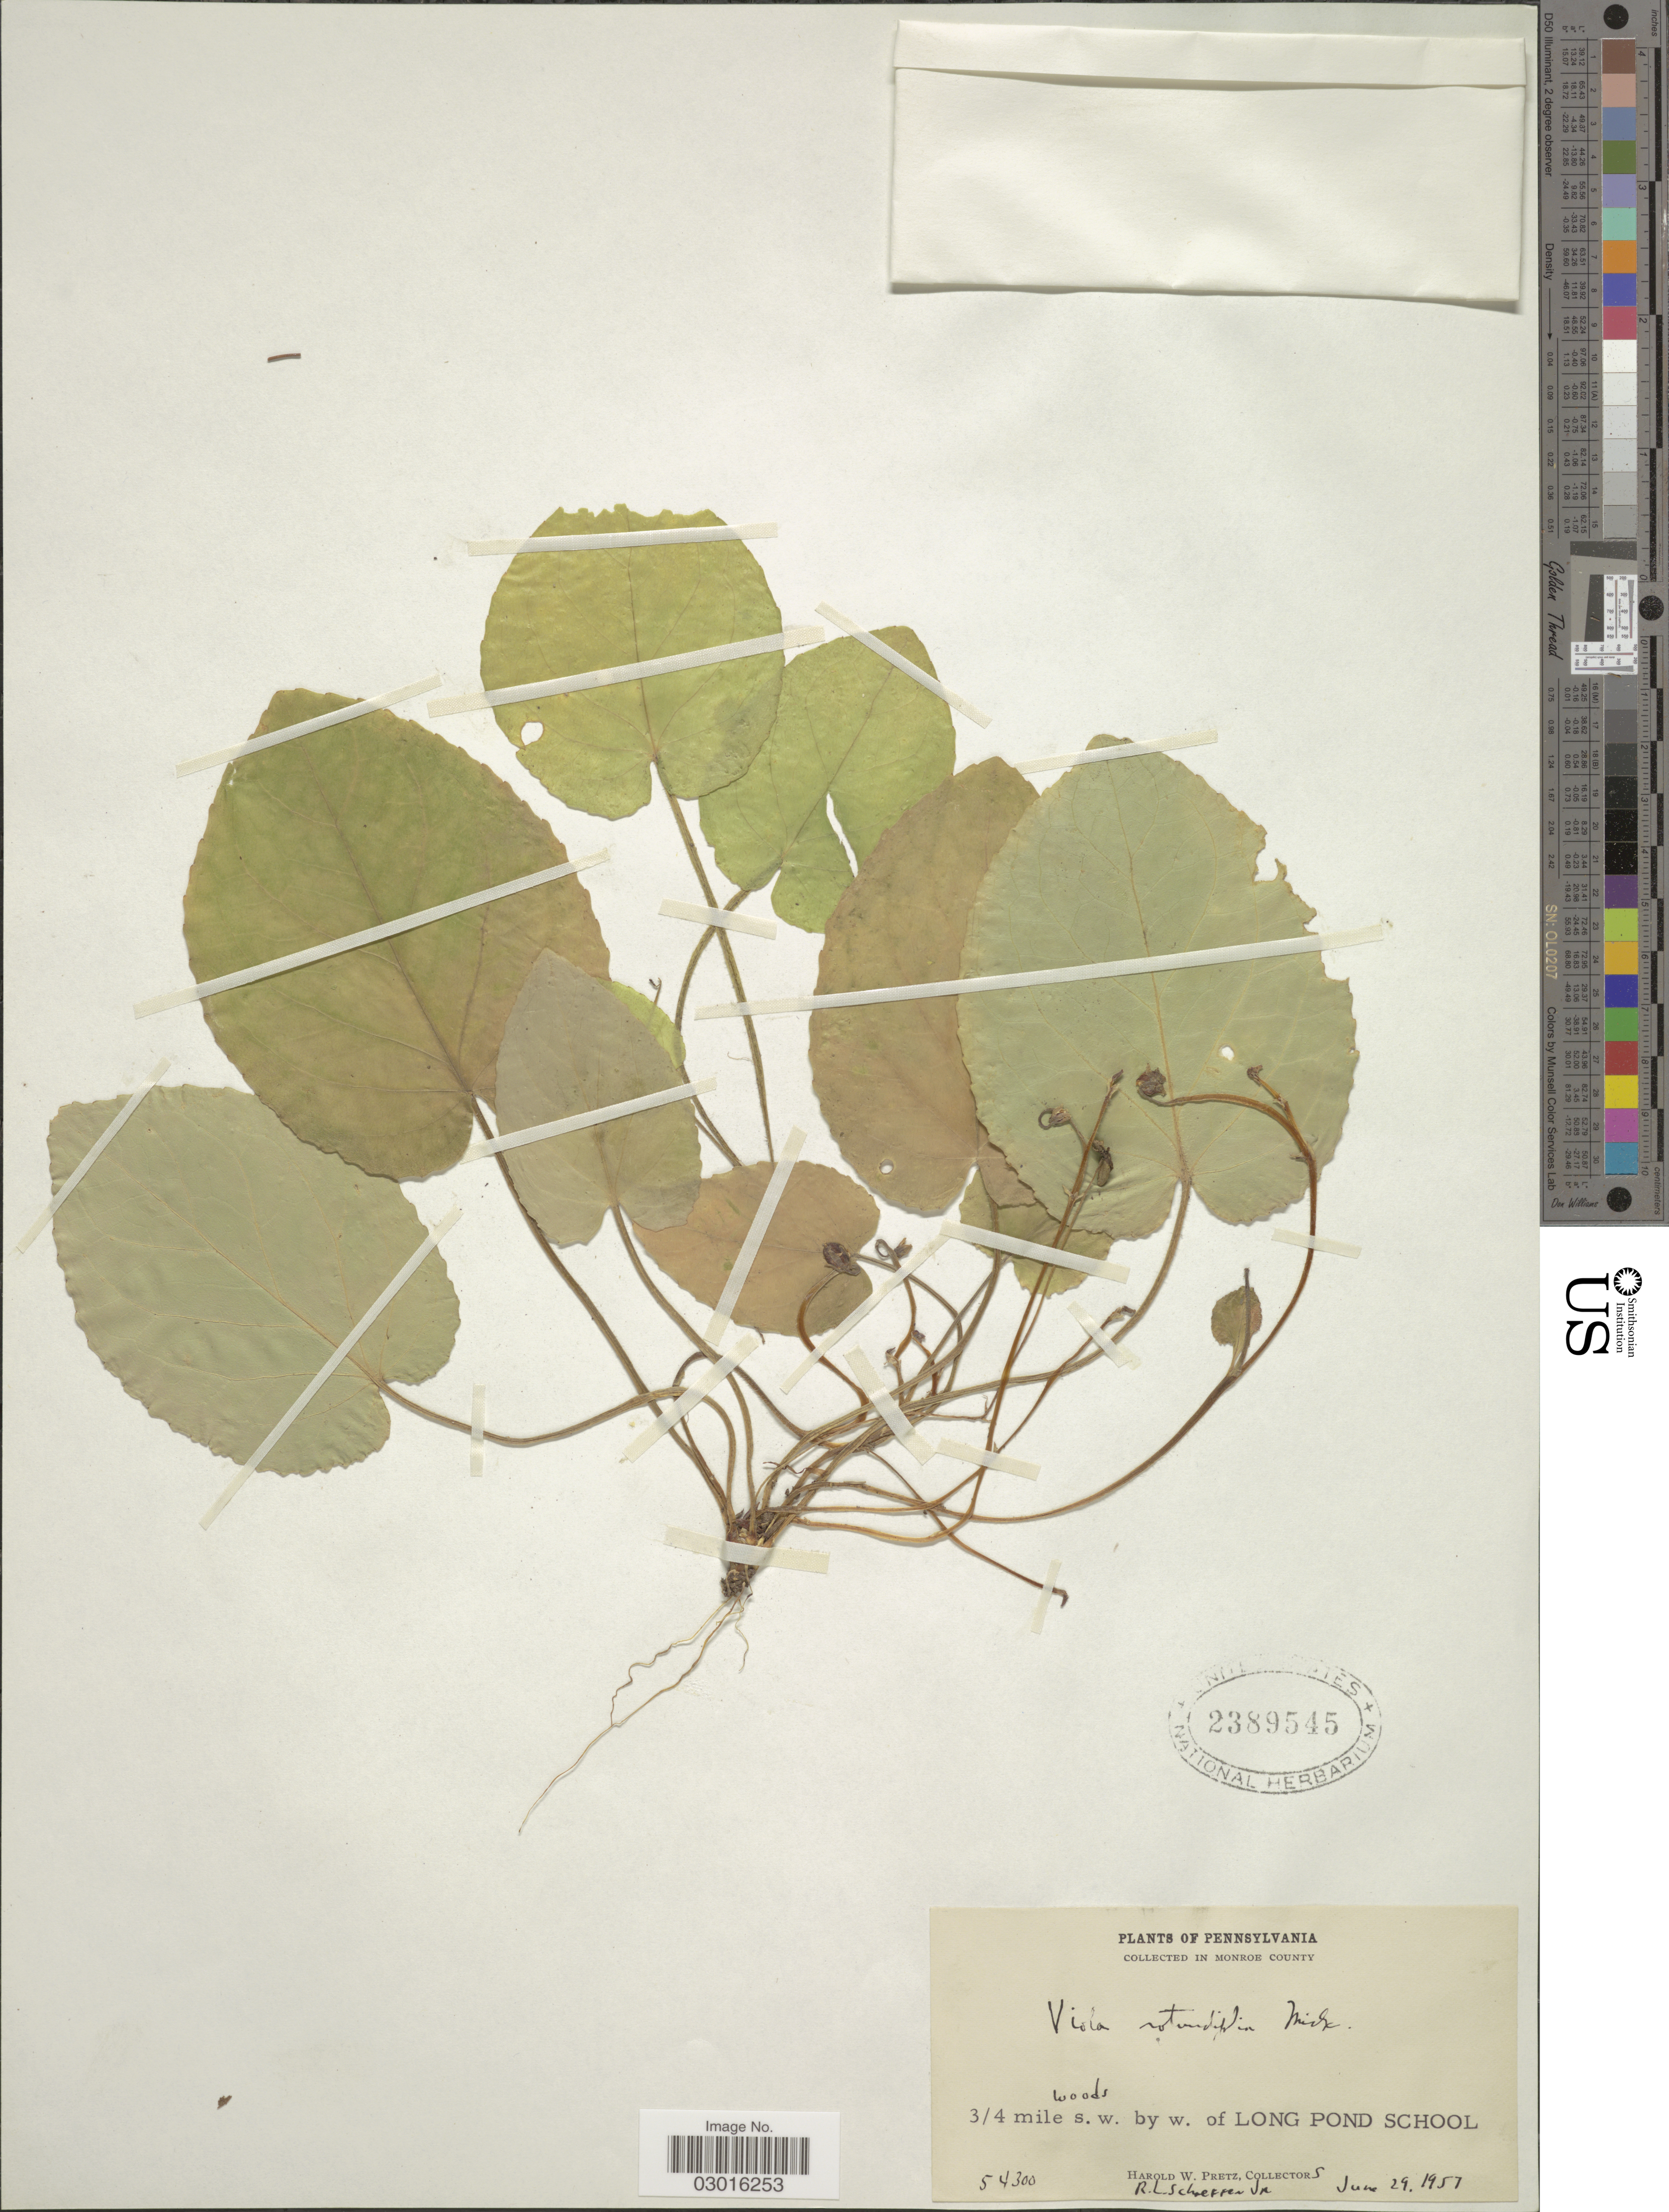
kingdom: Plantae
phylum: Tracheophyta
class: Magnoliopsida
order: Malpighiales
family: Violaceae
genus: Viola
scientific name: Viola rotundifolia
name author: Michx.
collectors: H. W. Pretz & R. L. Schaeffer Jr.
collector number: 54300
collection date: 1957-06-29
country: United States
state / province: Pennsylvania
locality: Monroe County, ¾ mile s.w. by w. of Long Pond School.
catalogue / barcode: US 2389545